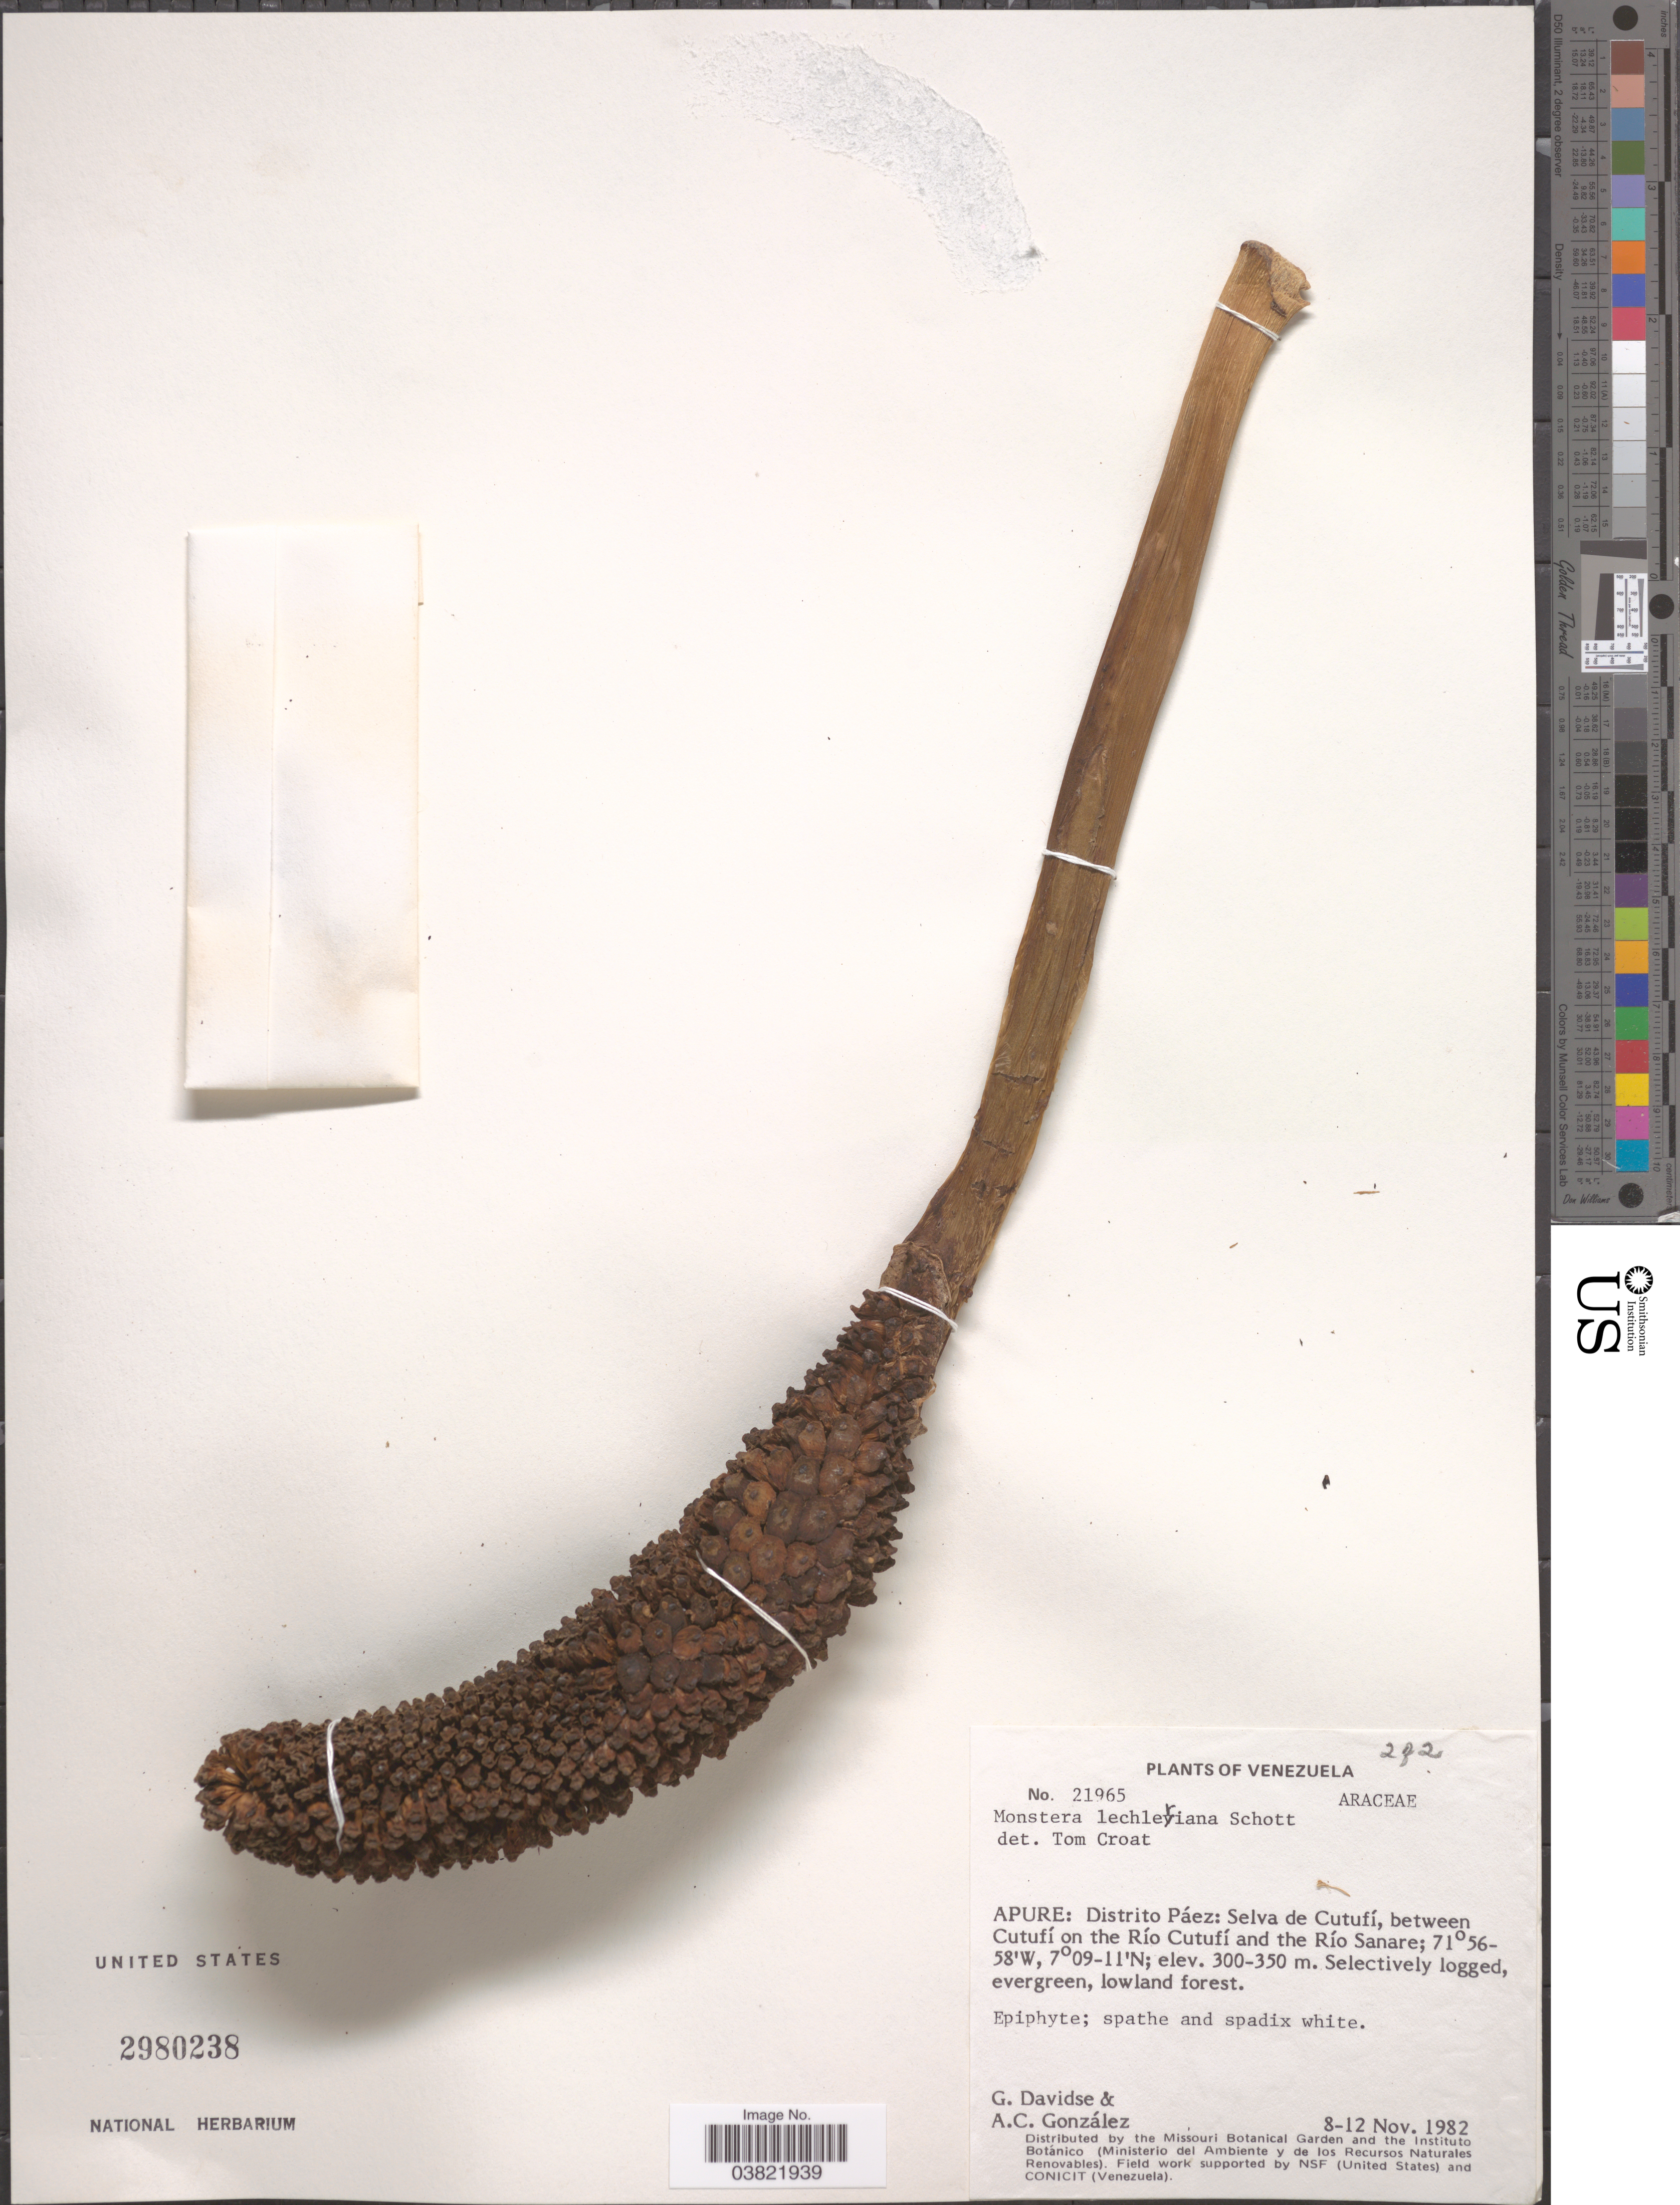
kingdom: Plantae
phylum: Tracheophyta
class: Liliopsida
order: Alismatales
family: Araceae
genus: Monstera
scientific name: Monstera lechleriana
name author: Schott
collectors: G. Davidse & A. C. González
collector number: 21965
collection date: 1982-11-08/1982-11-12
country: Venezuela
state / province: Apure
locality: Distrito Páez: Selva de Cutufí, between Cutufí on the Río Cutufí and the Río Sanare.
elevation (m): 300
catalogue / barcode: US 2980238